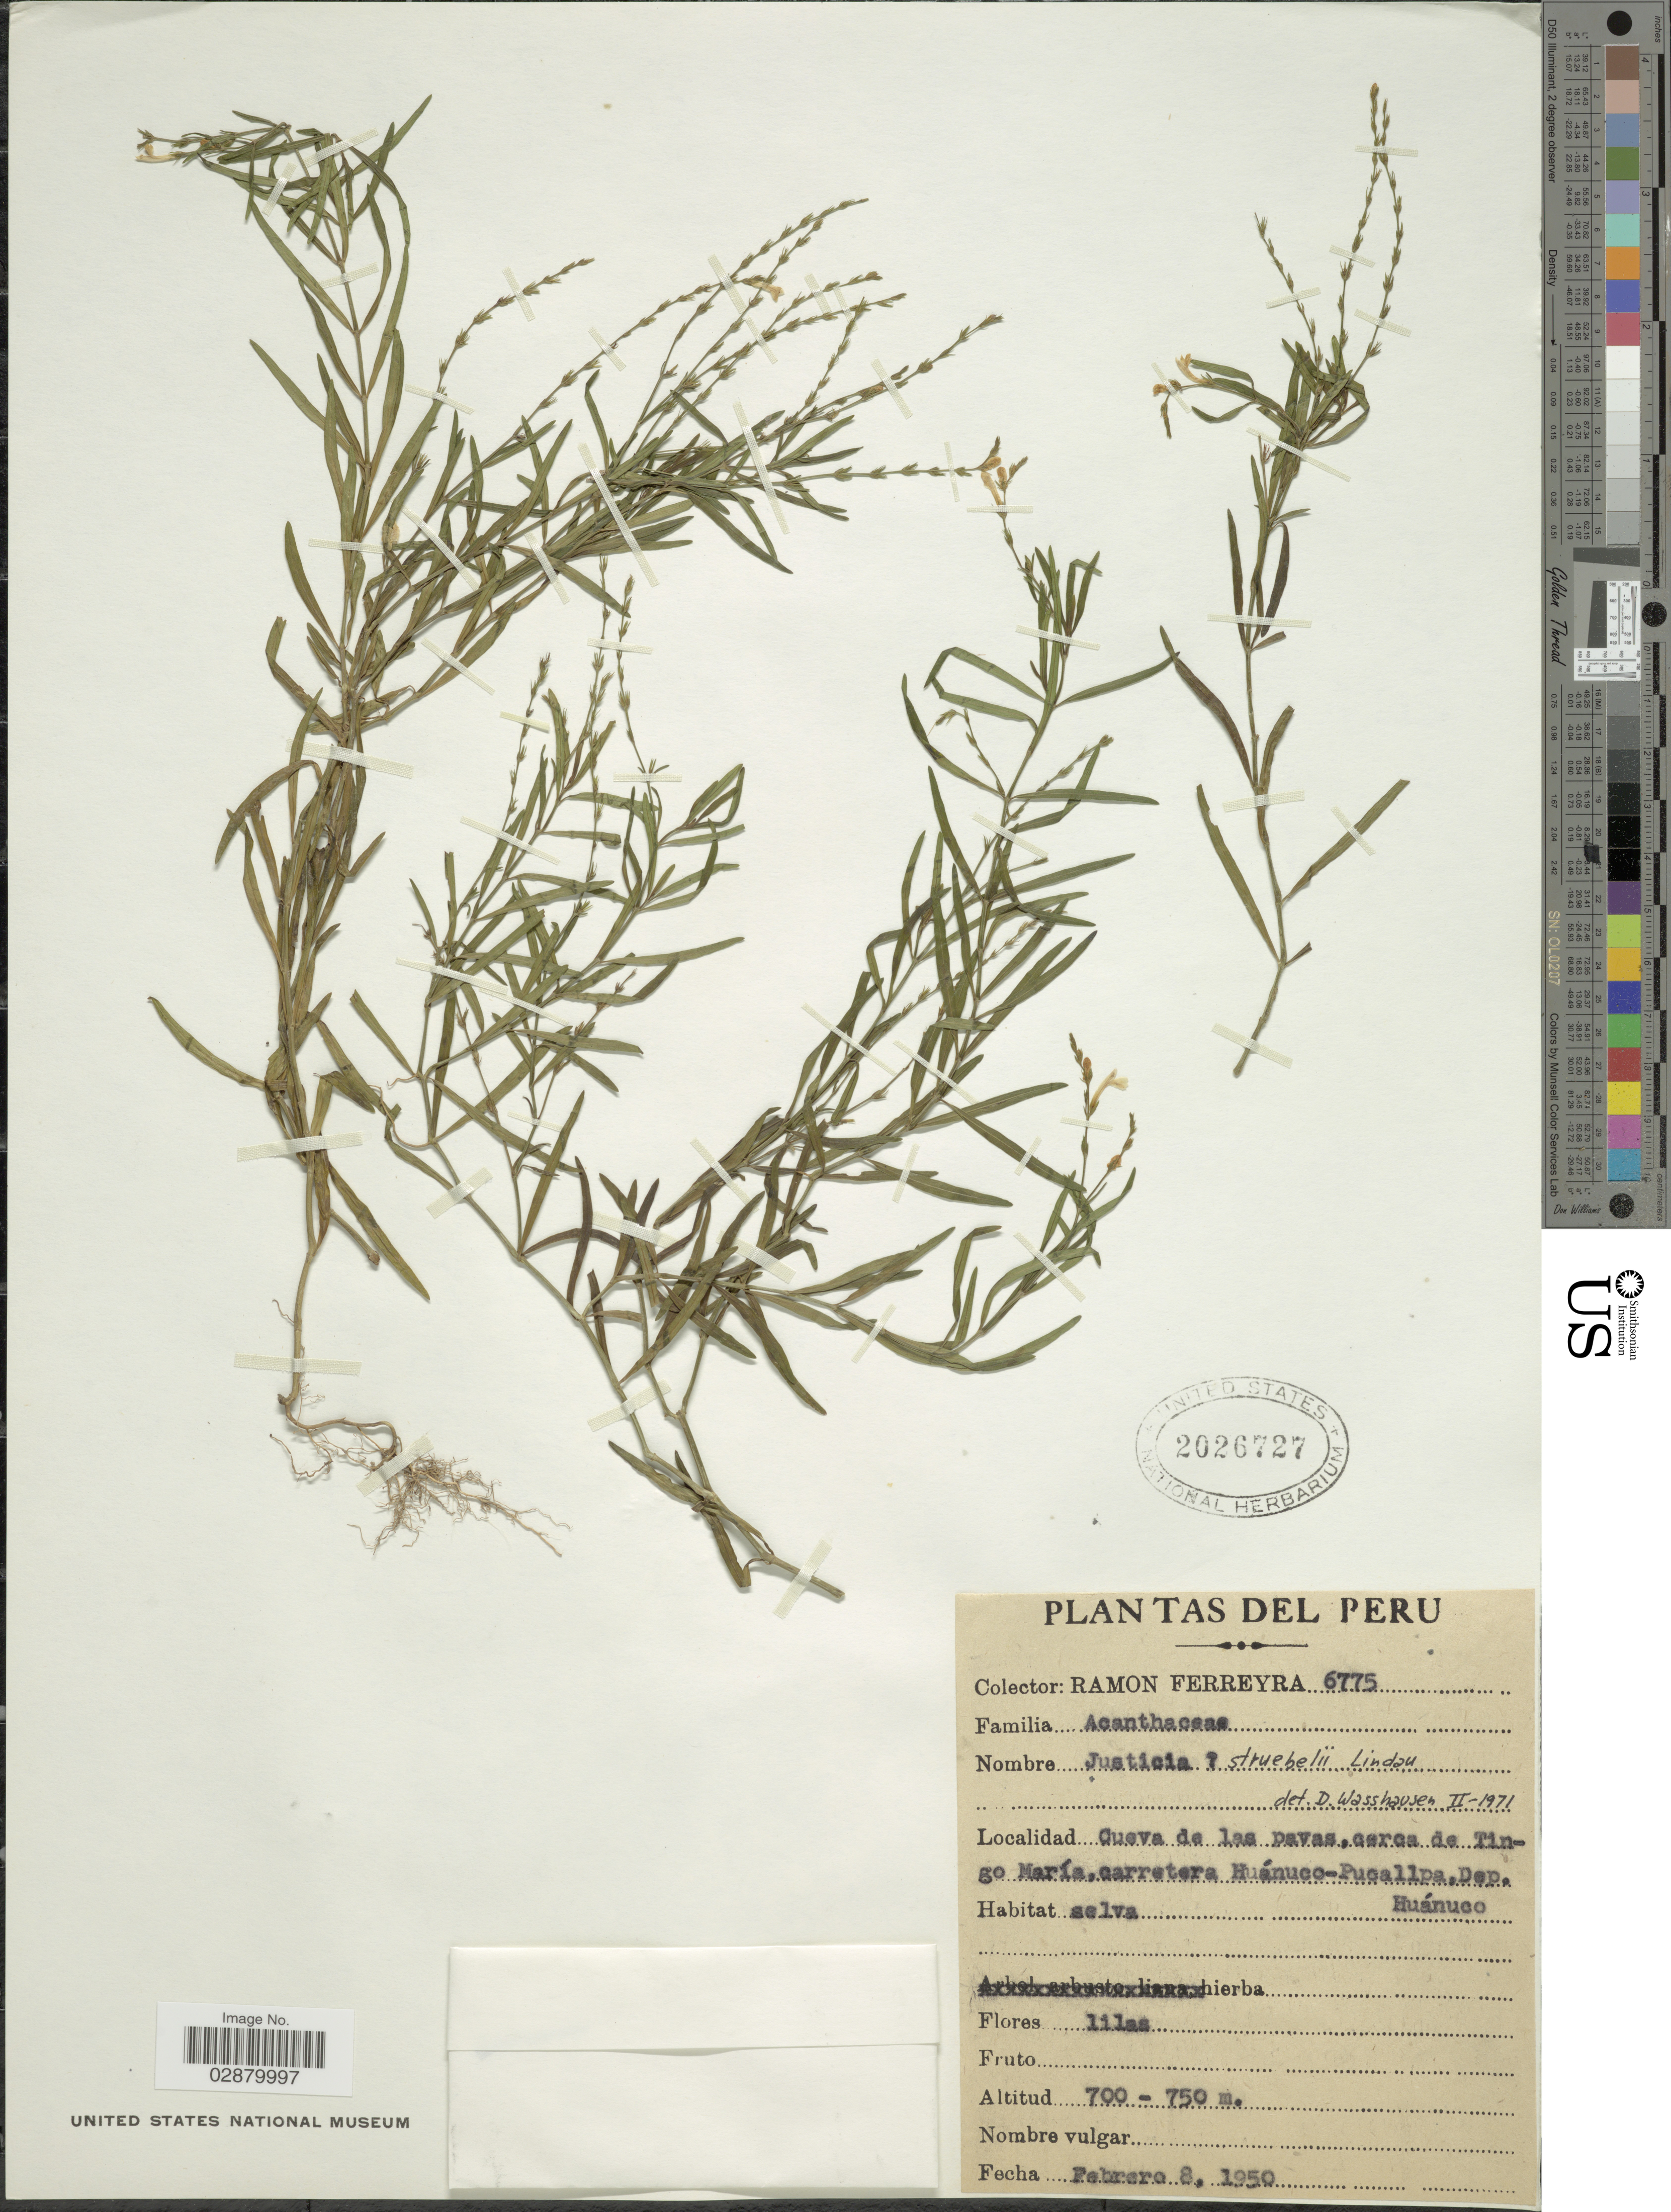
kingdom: Plantae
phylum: Tracheophyta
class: Magnoliopsida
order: Lamiales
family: Acanthaceae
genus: Justicia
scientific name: Justicia pectoralis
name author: Jacq.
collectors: R. A. Ferreyra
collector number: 6775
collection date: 1950-02-08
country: Peru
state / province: Huánuco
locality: Cueva de las pavas, cerca de Tingo María, carretera Huánuco-Pucallpa, Dep. Huánuco.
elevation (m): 700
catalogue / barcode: US 2026727